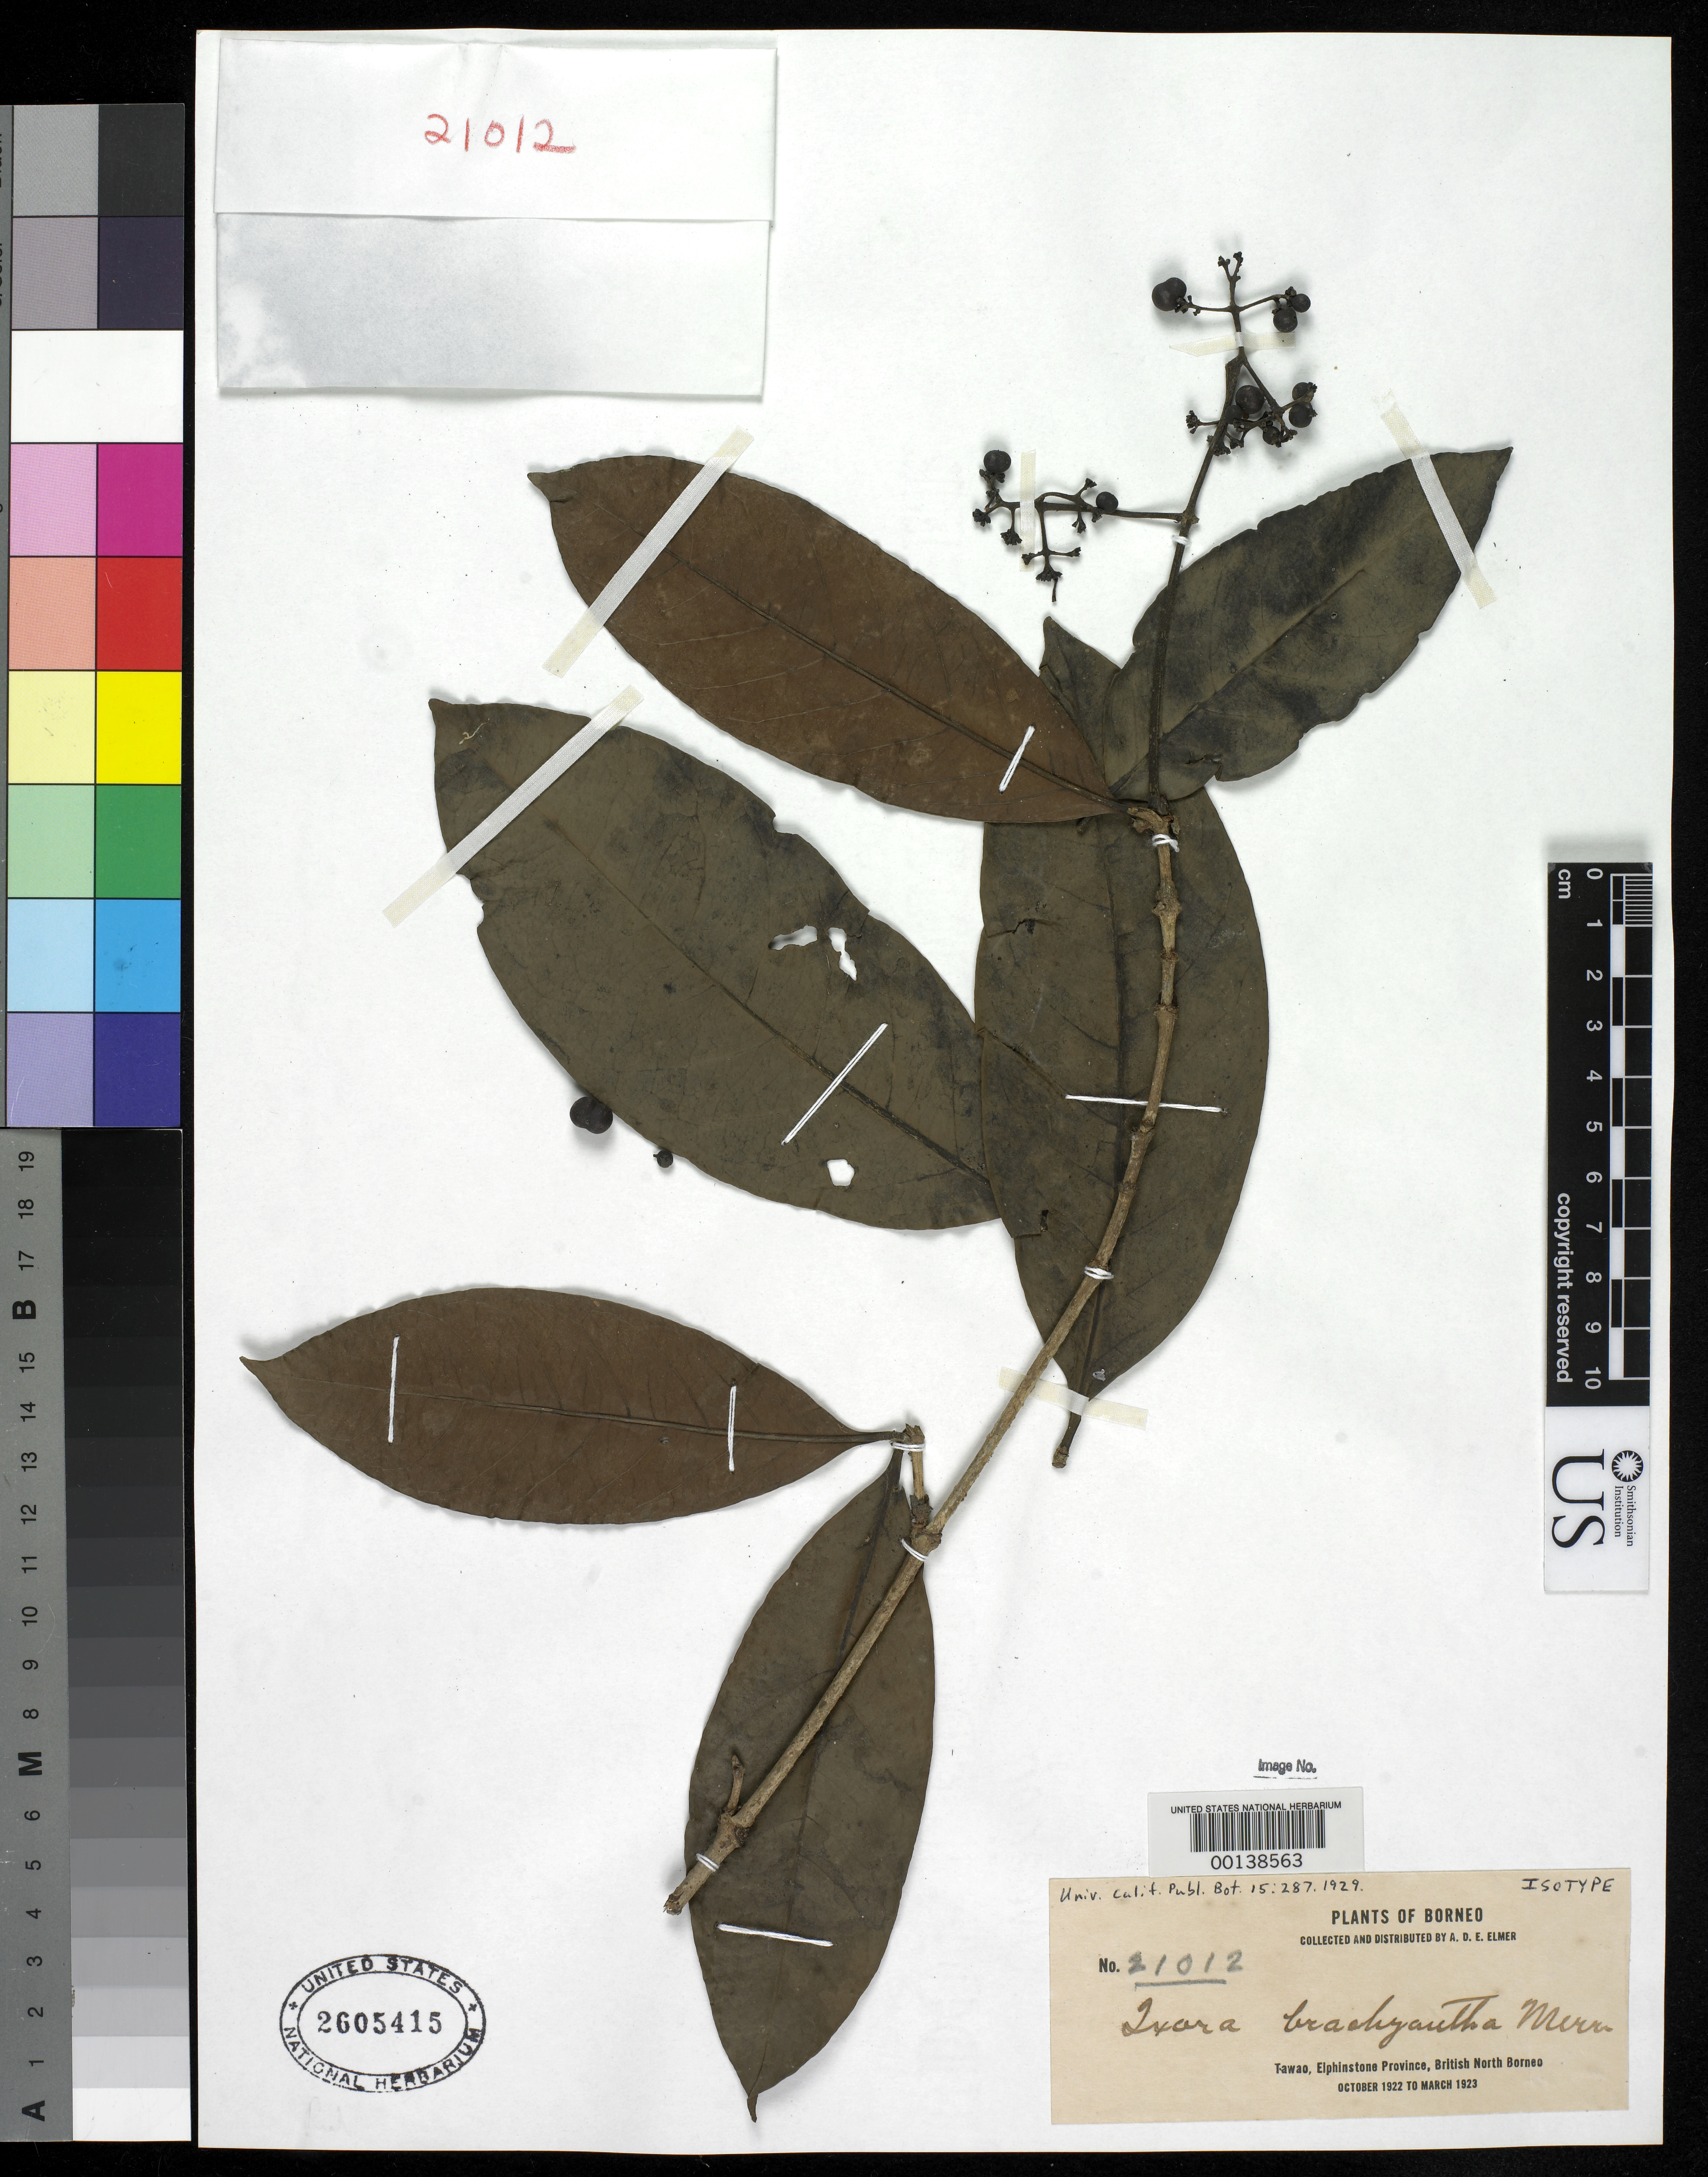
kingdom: Plantae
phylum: Tracheophyta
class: Magnoliopsida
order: Gentianales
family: Rubiaceae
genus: Ixora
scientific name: Ixora brachyantha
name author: Merr.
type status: Isotype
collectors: A. D. E. Elmer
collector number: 21012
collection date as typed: Oct 1922 to -- Mar 1923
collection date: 1922-10/1923-03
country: Malaysia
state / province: Sabah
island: Borneo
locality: Tawao.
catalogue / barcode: US 2605415